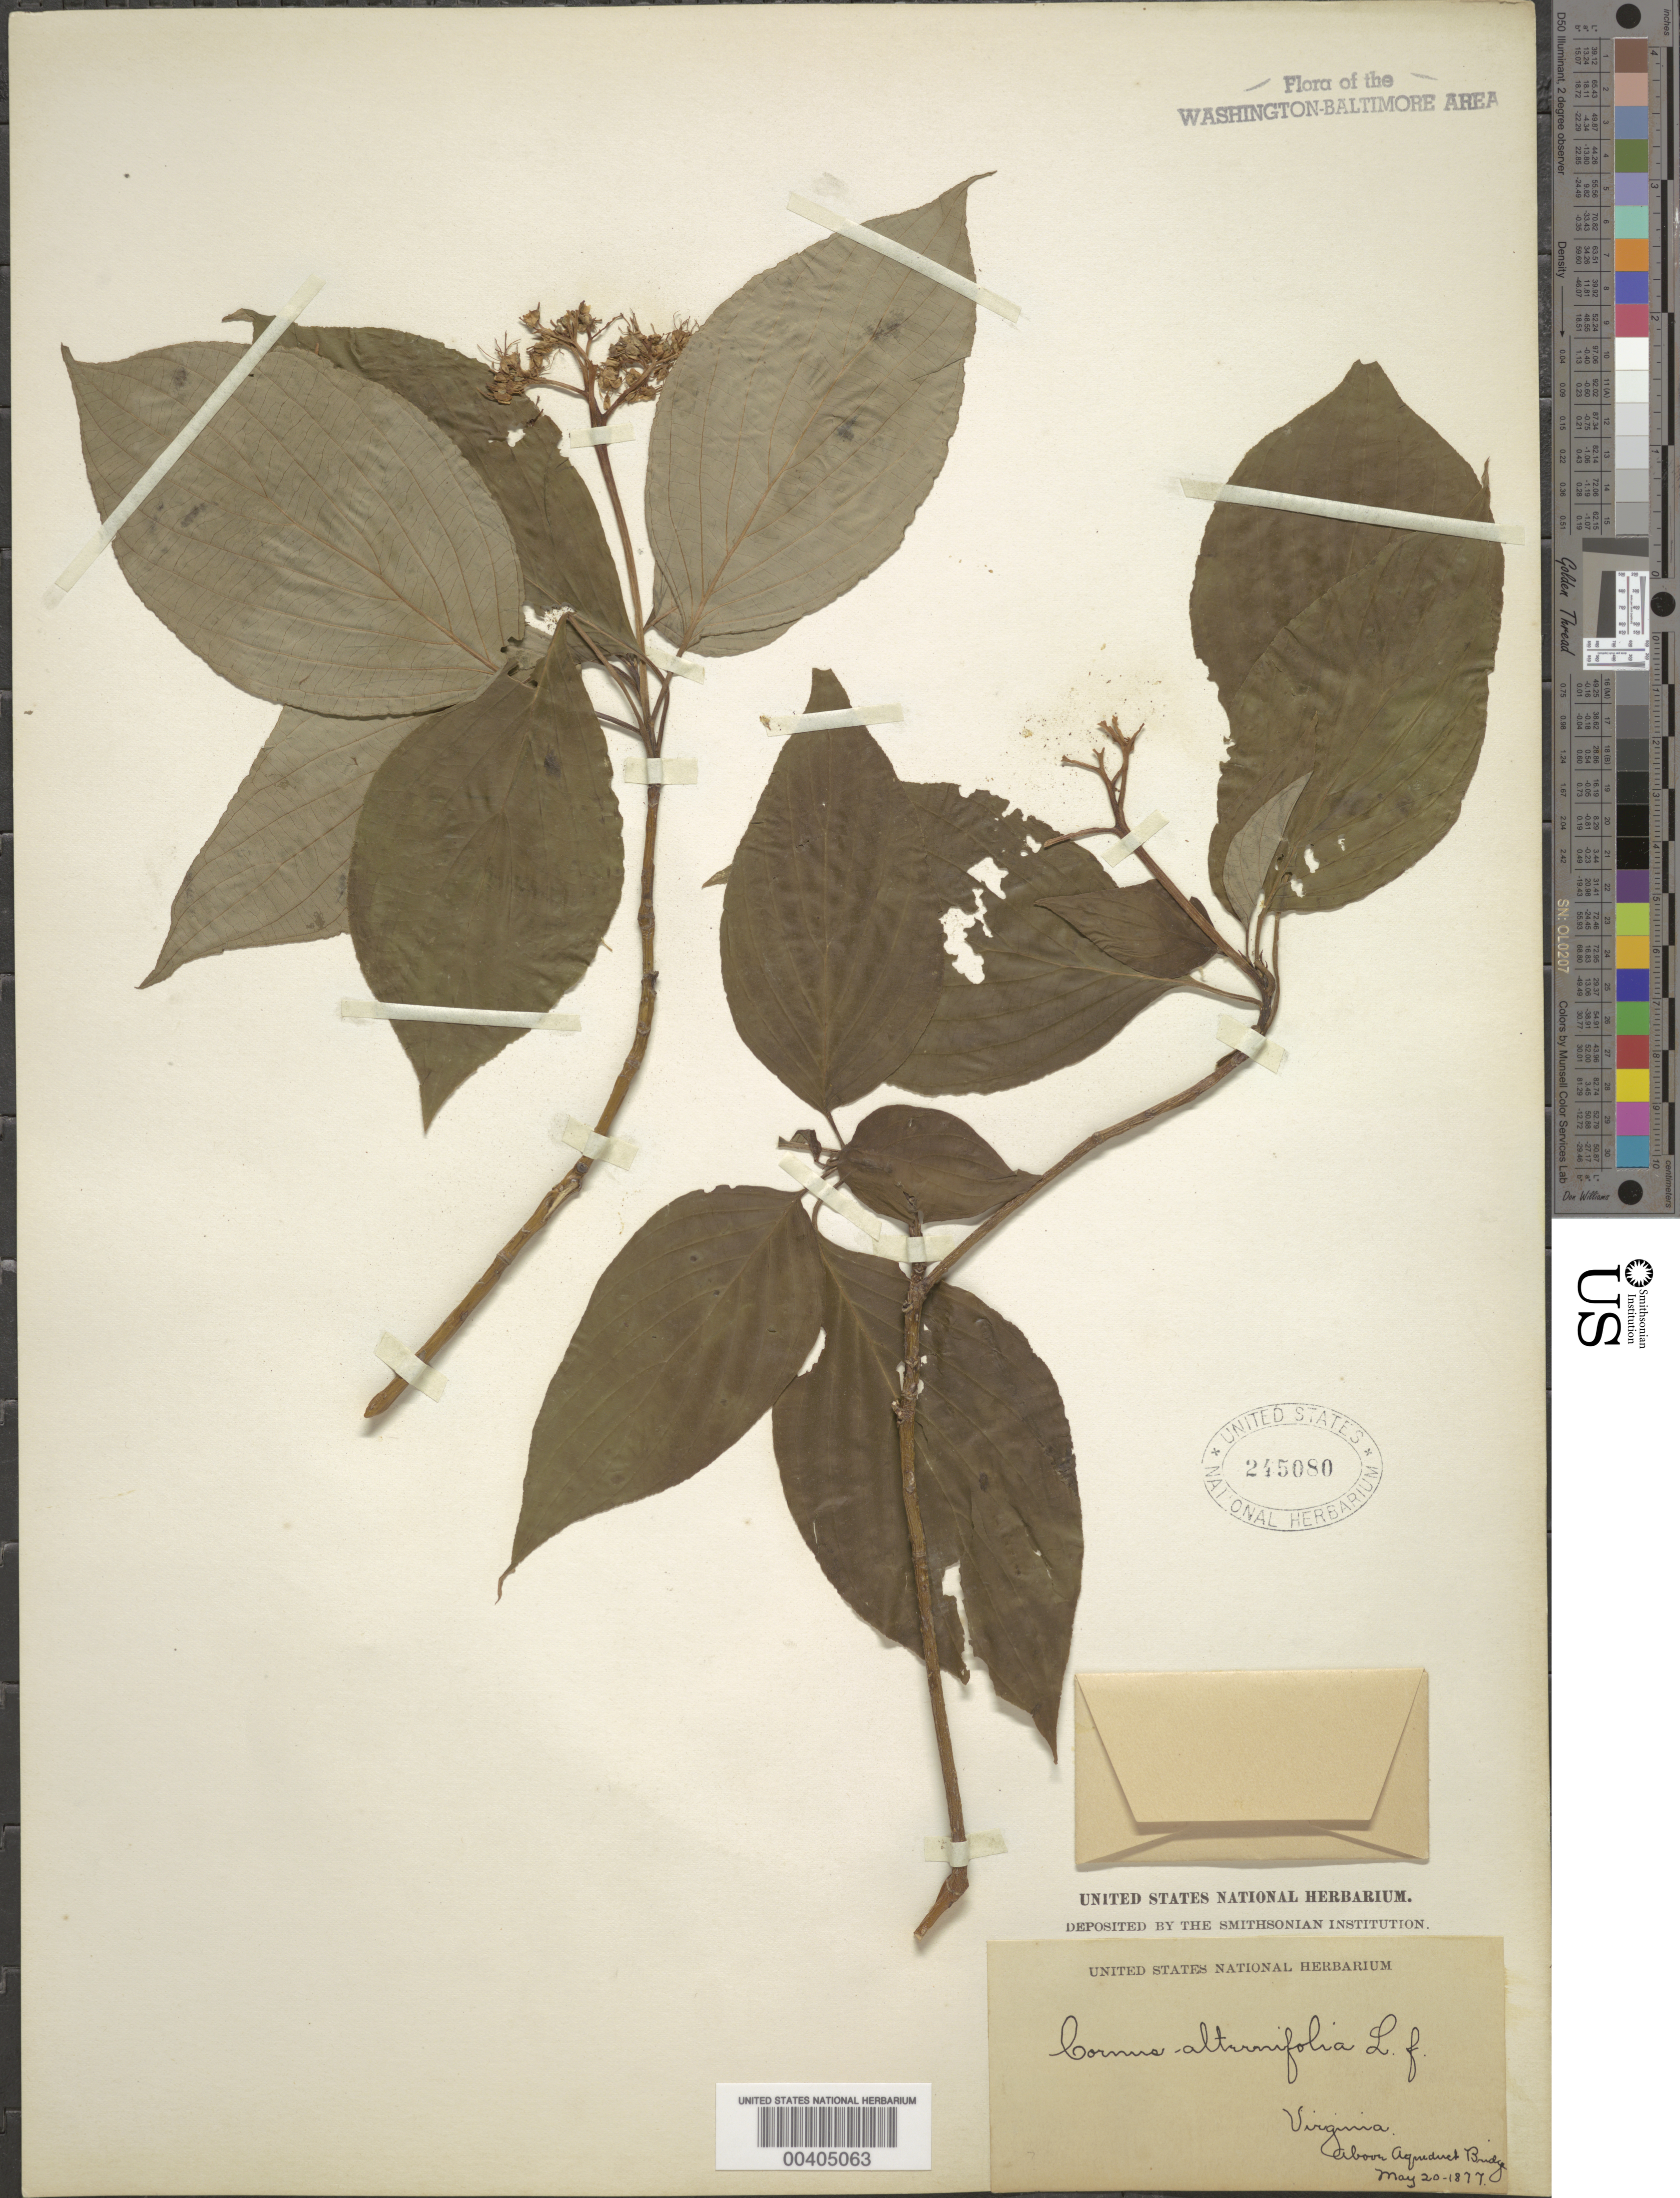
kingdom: Plantae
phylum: Tracheophyta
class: Magnoliopsida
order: Cornales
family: Cornaceae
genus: Cornus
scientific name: Cornus alternifolia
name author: L.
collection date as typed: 20 May 1877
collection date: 1877-05-20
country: United States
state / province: Virginia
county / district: Fairfax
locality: Above Aqueduct Bridge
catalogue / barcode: US 245080